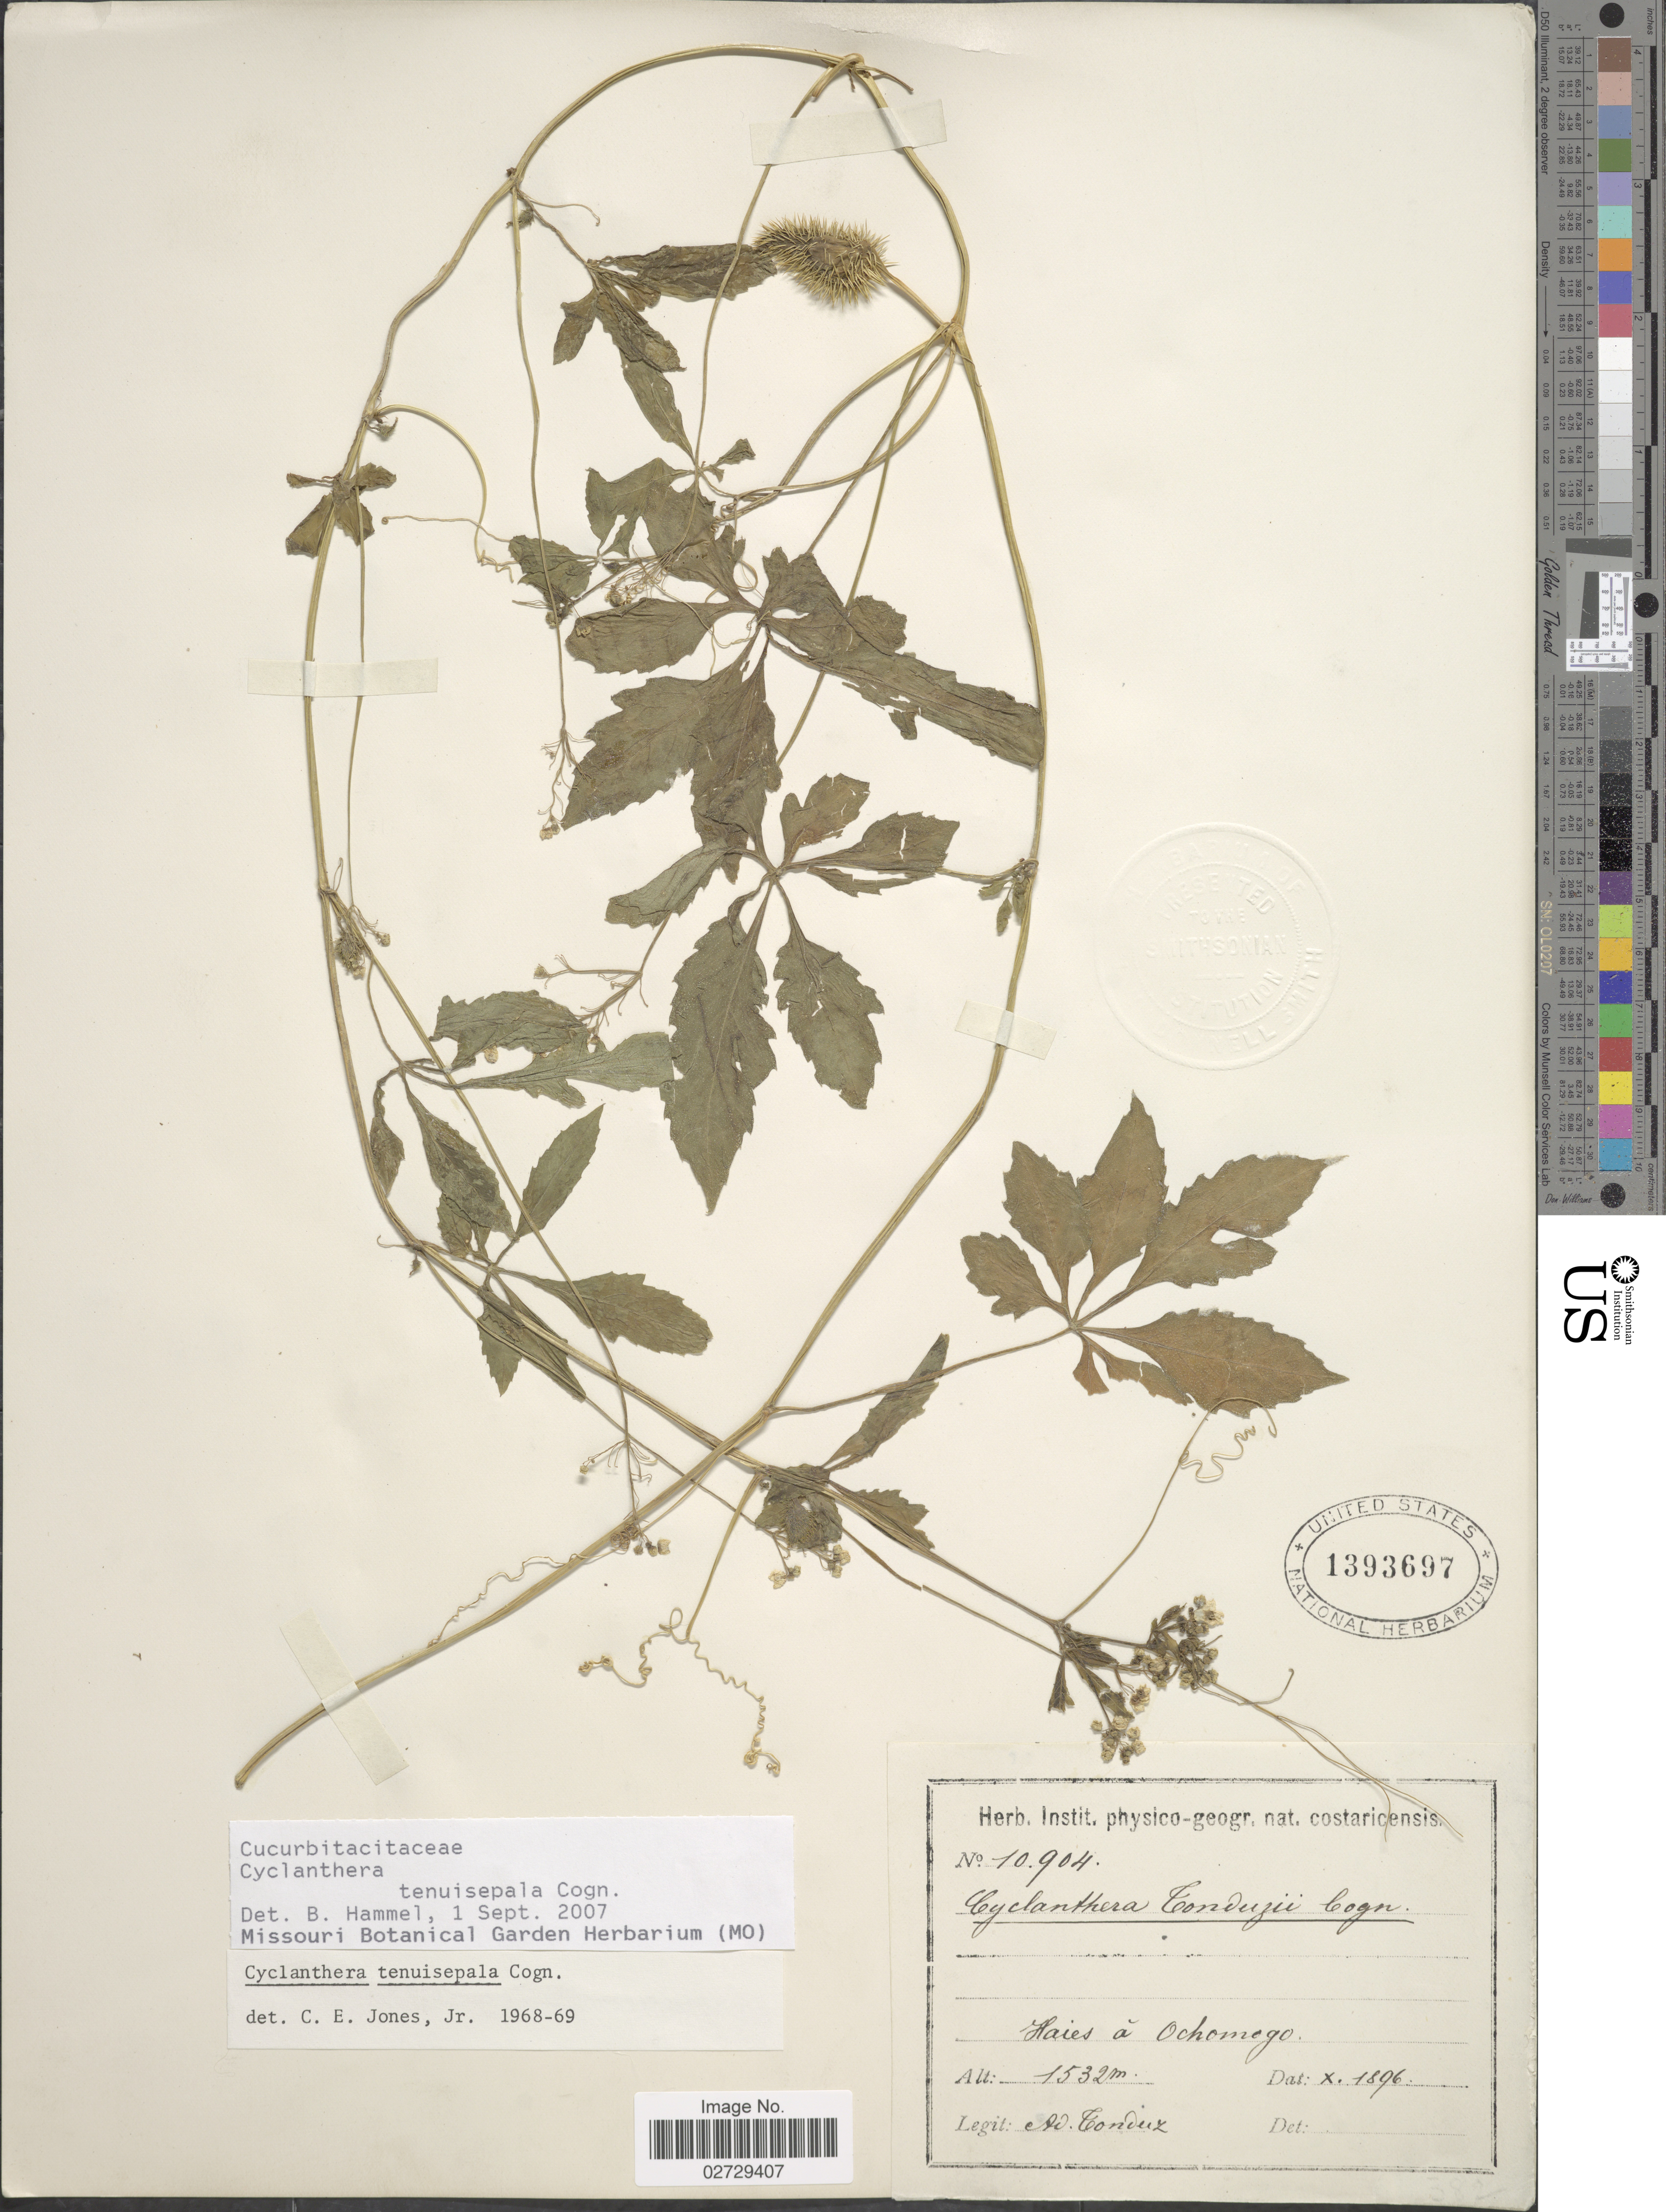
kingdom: Plantae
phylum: Tracheophyta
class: Magnoliopsida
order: Cucurbitales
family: Cucurbitaceae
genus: Cyclanthera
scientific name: Cyclanthera tenuisepala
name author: Cogn.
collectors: A. Tonduz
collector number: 10904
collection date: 1896-10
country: Costa Rica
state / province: Cartago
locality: Haies a Ochomego.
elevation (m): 1532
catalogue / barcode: US 1393697